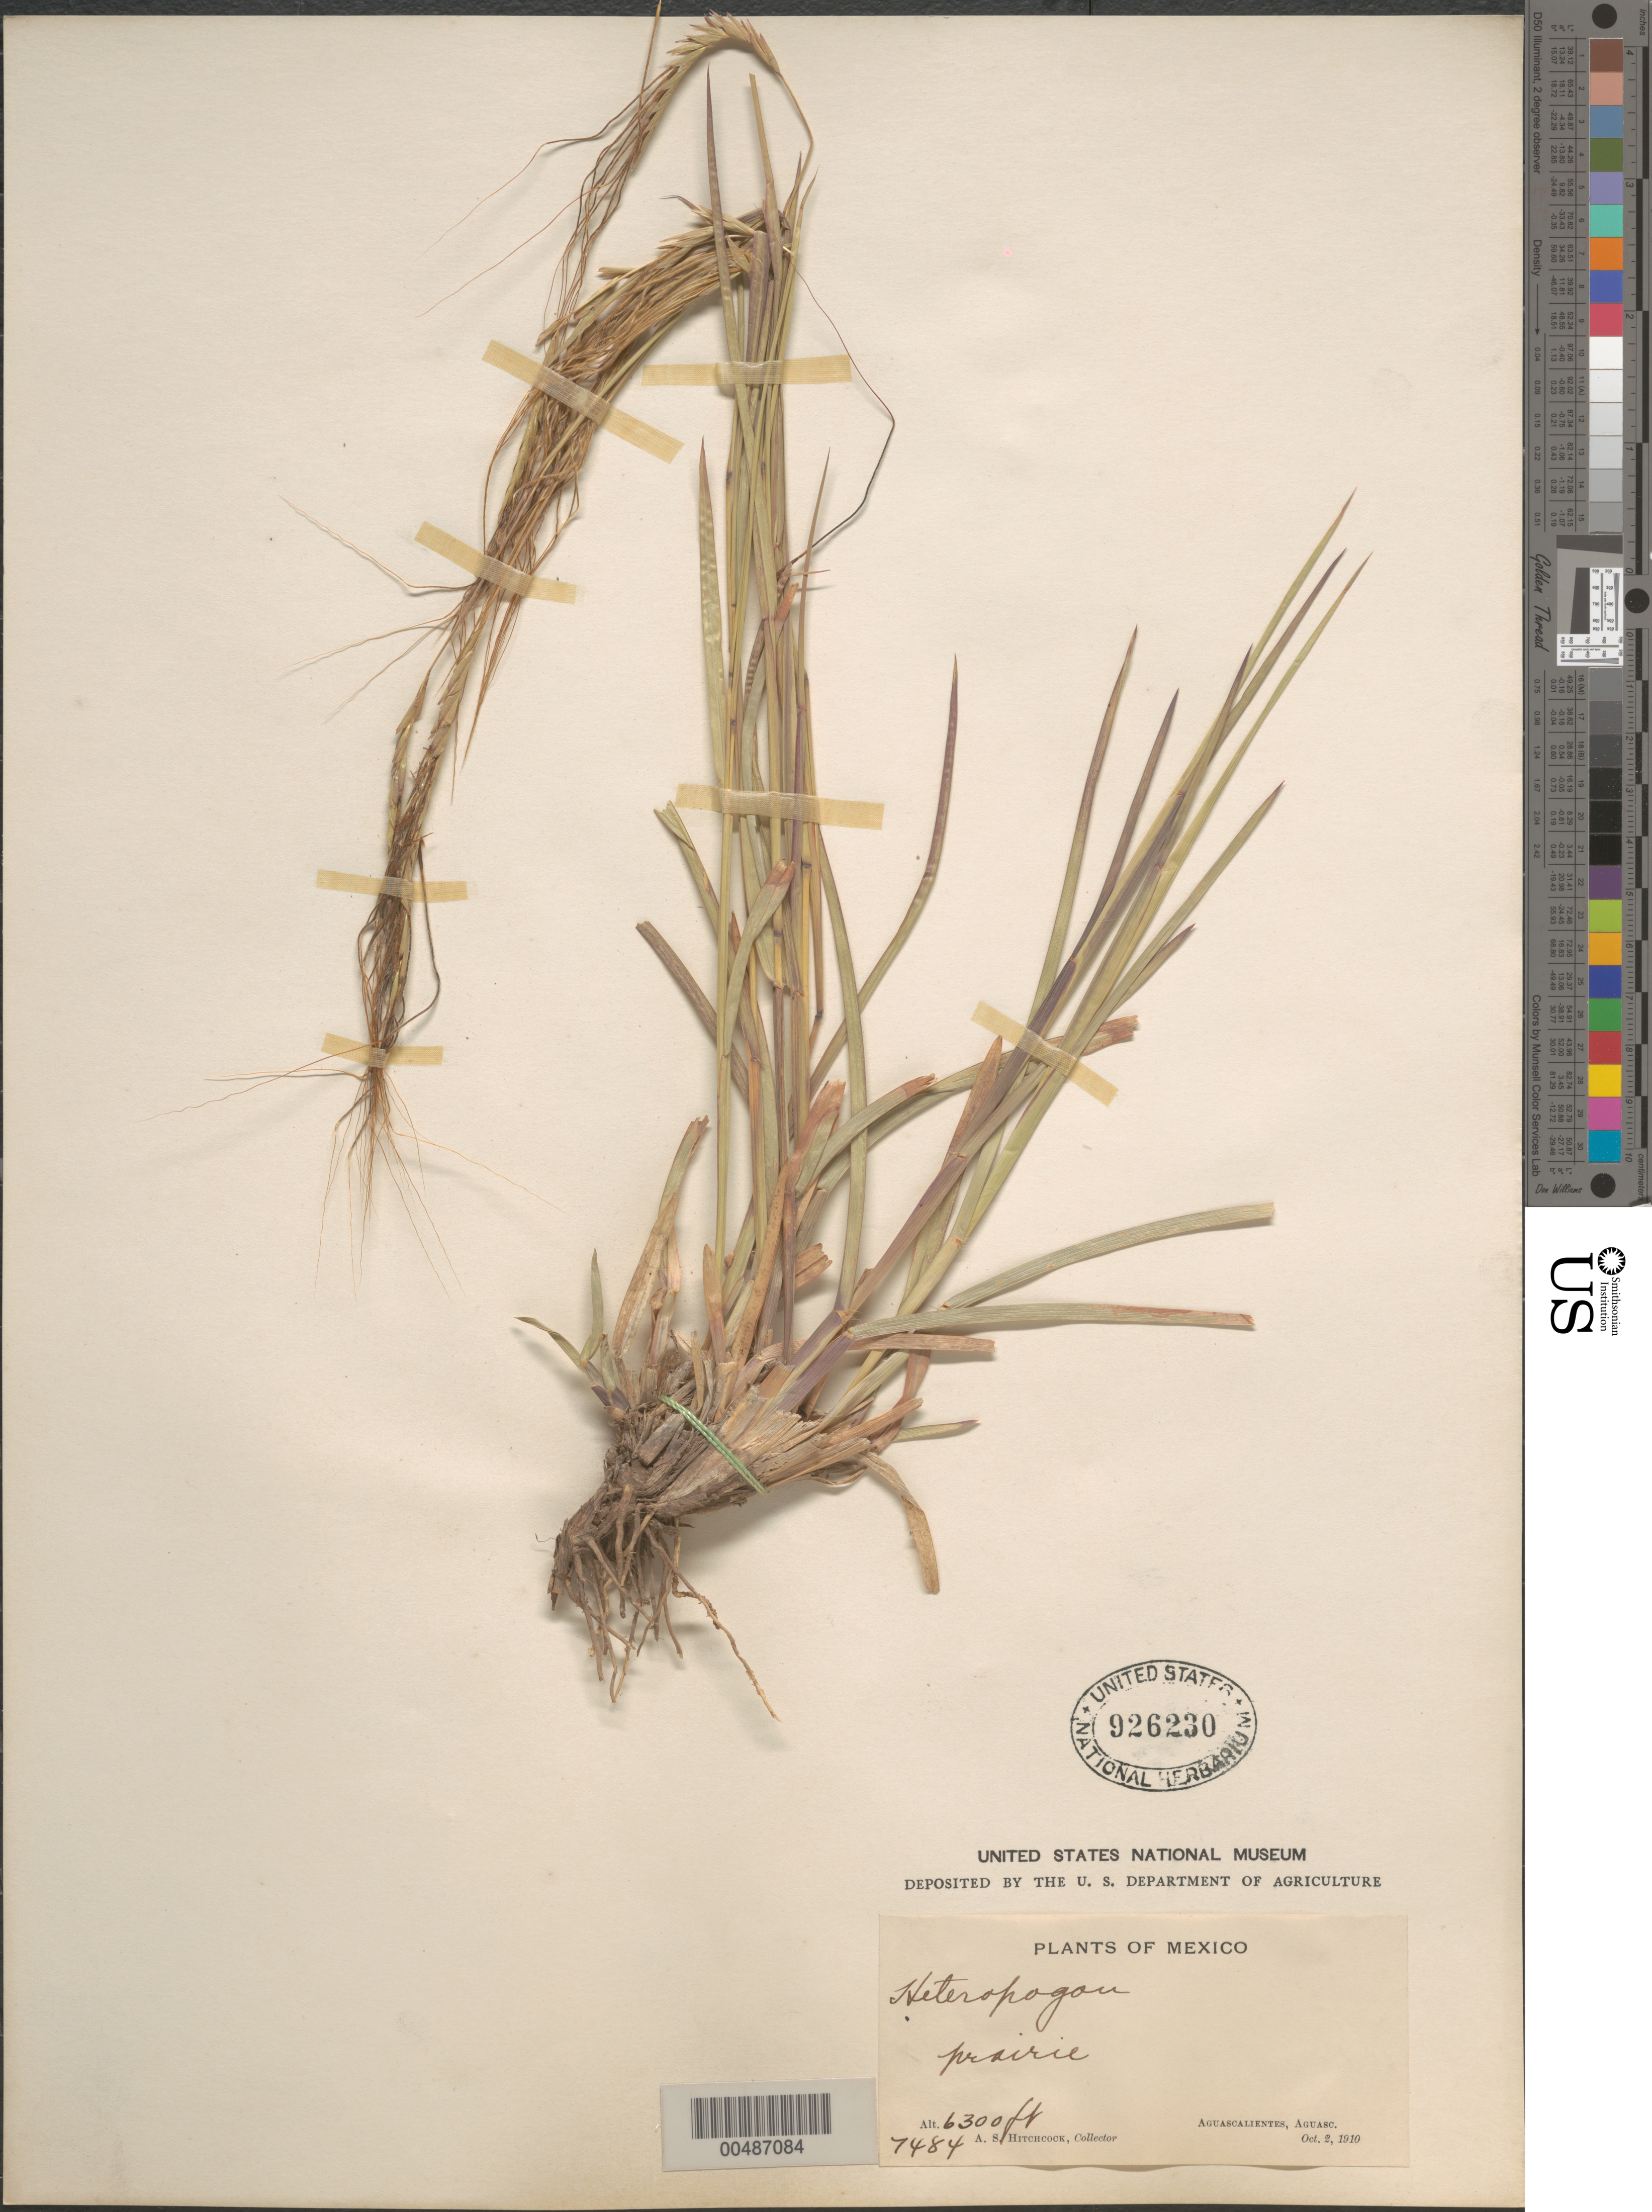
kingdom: Plantae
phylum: Tracheophyta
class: Liliopsida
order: Poales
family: Poaceae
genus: Heteropogon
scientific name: Heteropogon contortus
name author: (L.) P. Beauv. ex Roem. & Schult.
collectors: A. S. Hitchcock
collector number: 7484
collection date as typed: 2 Oct 1910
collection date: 1910-10-02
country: Mexico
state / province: Aguascalientes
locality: Aguascalientes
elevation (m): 1920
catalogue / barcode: US 926230